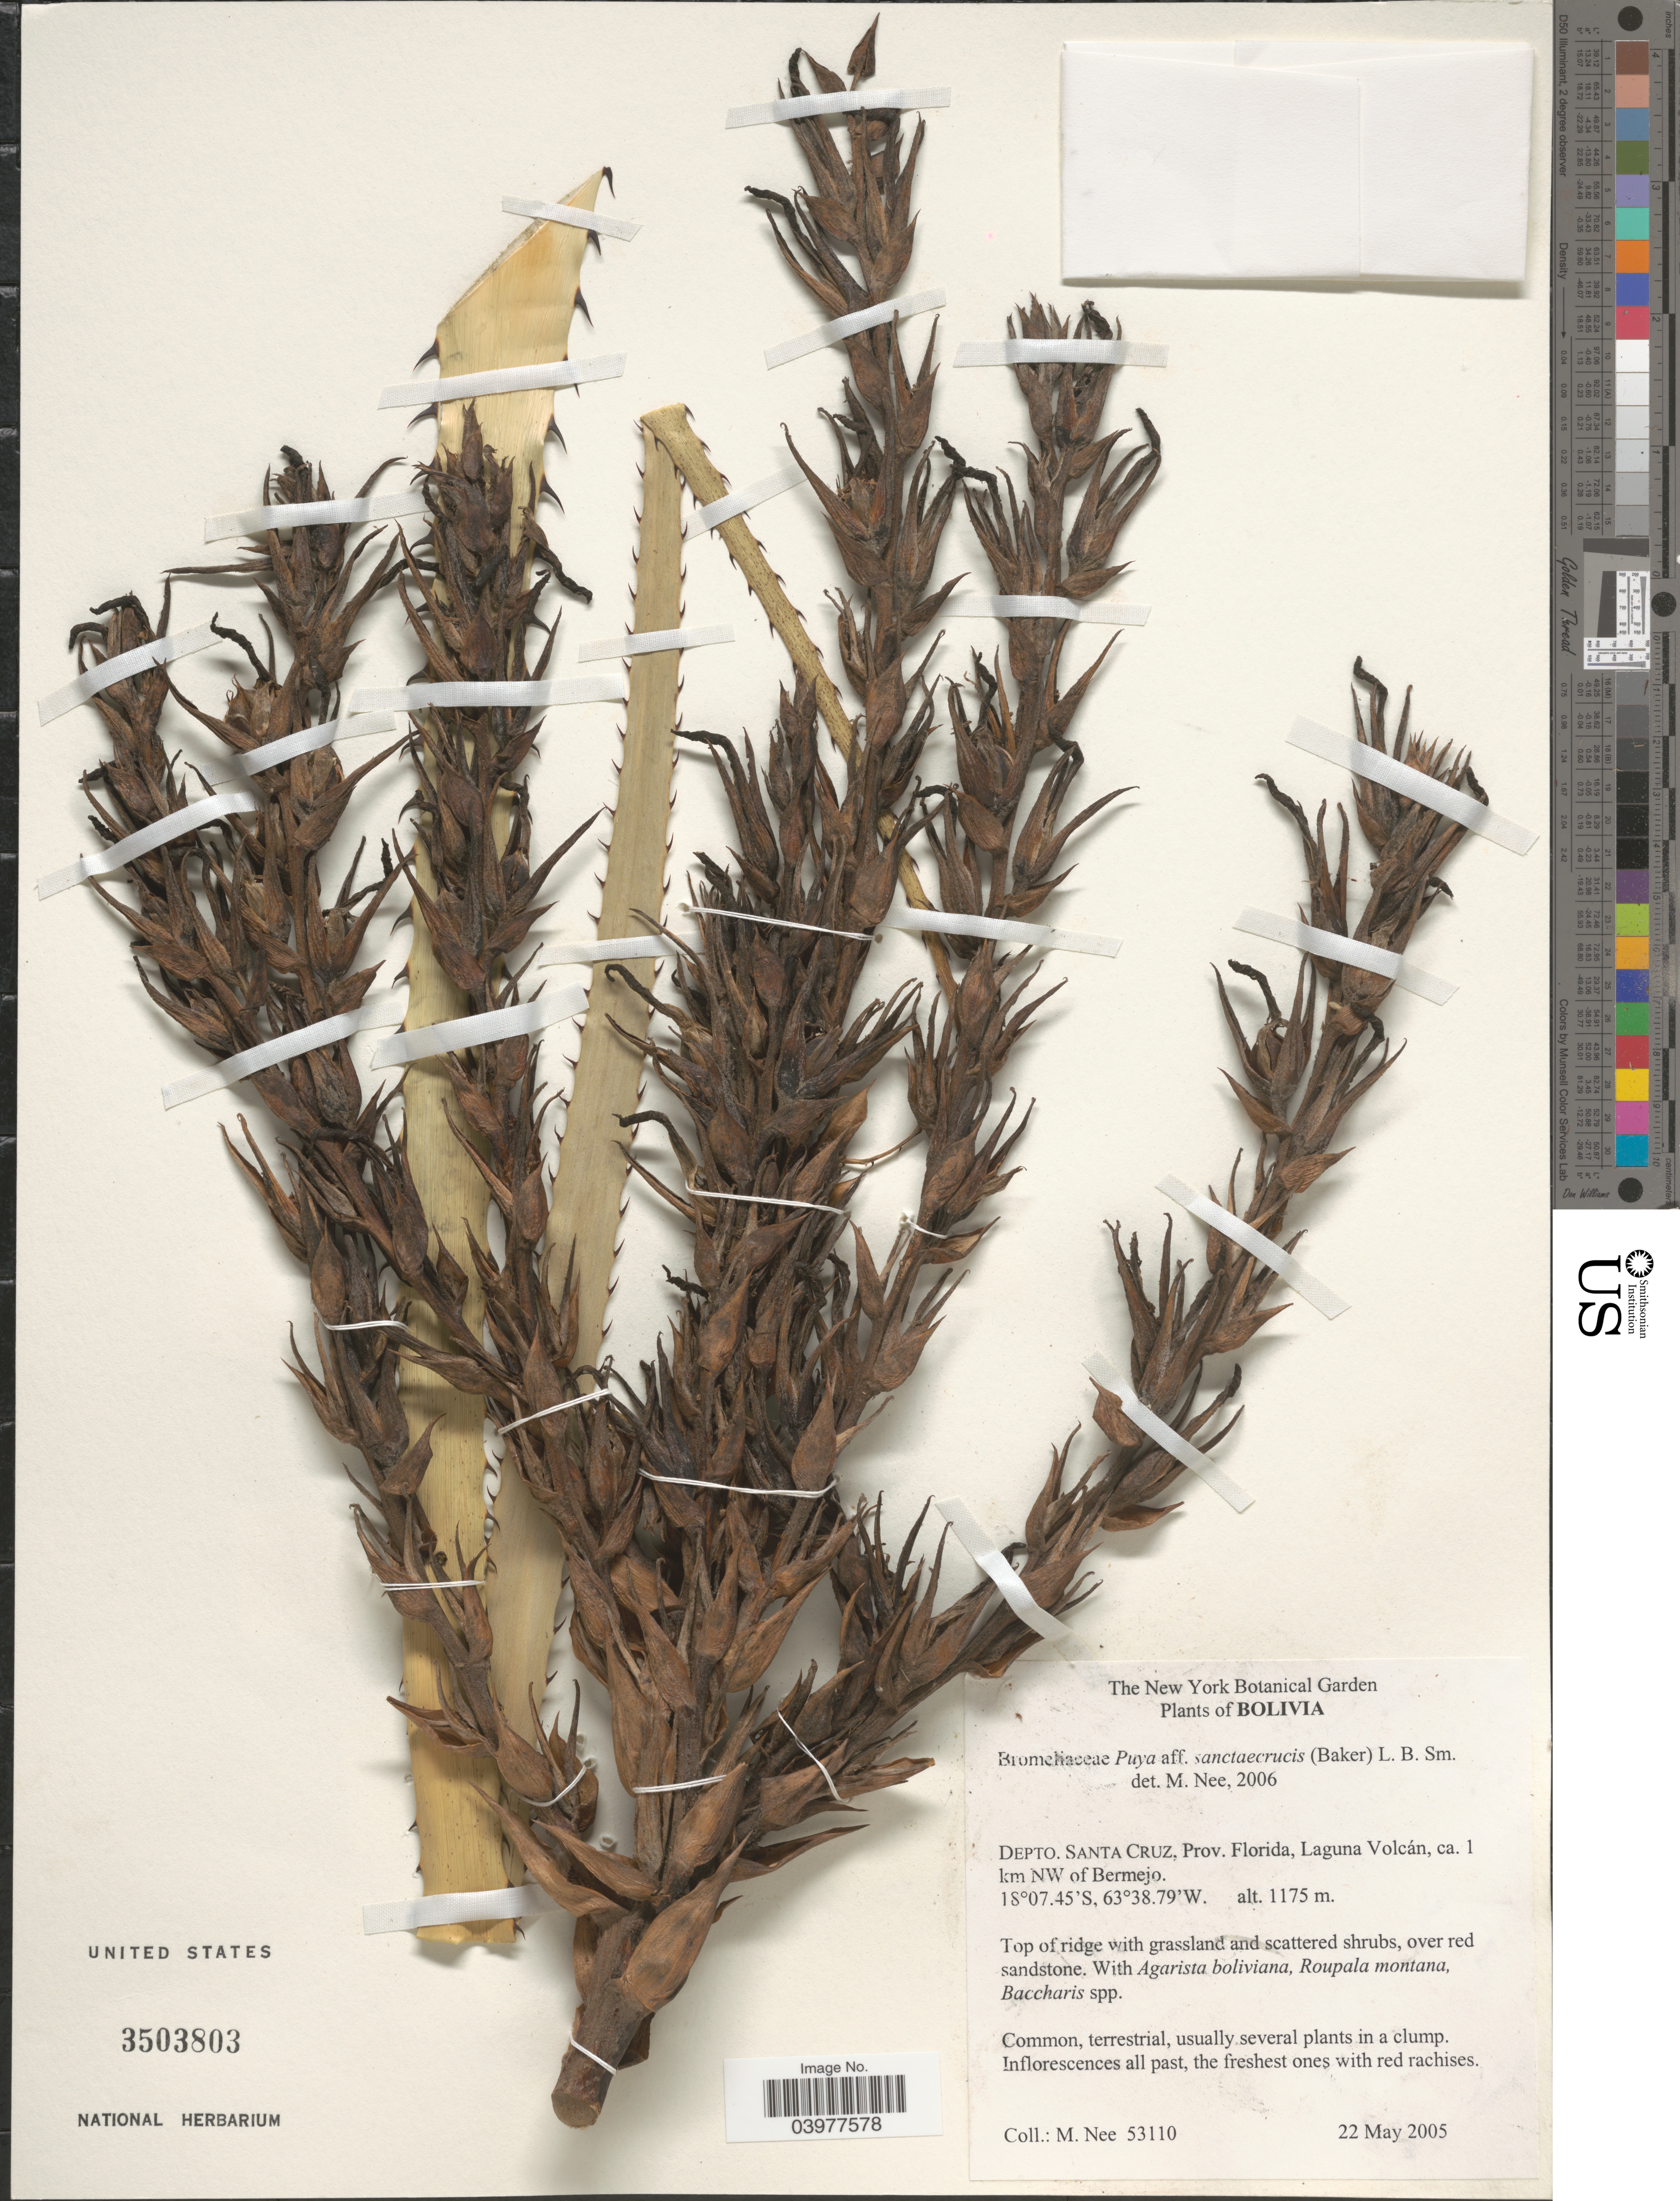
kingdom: Plantae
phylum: Tracheophyta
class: Liliopsida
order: Poales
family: Bromeliaceae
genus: Puya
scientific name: Puya sanctae-crucis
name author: (Baker) L.B. Sm.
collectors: M. Nee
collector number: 53110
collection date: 2005-05-22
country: Bolivia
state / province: Santa Cruz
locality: Depto. Santa Cruz, Prov. Florida, Laguna Volcán, ca. 1 km NW of Bermejo.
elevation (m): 1175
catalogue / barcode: US 3503803